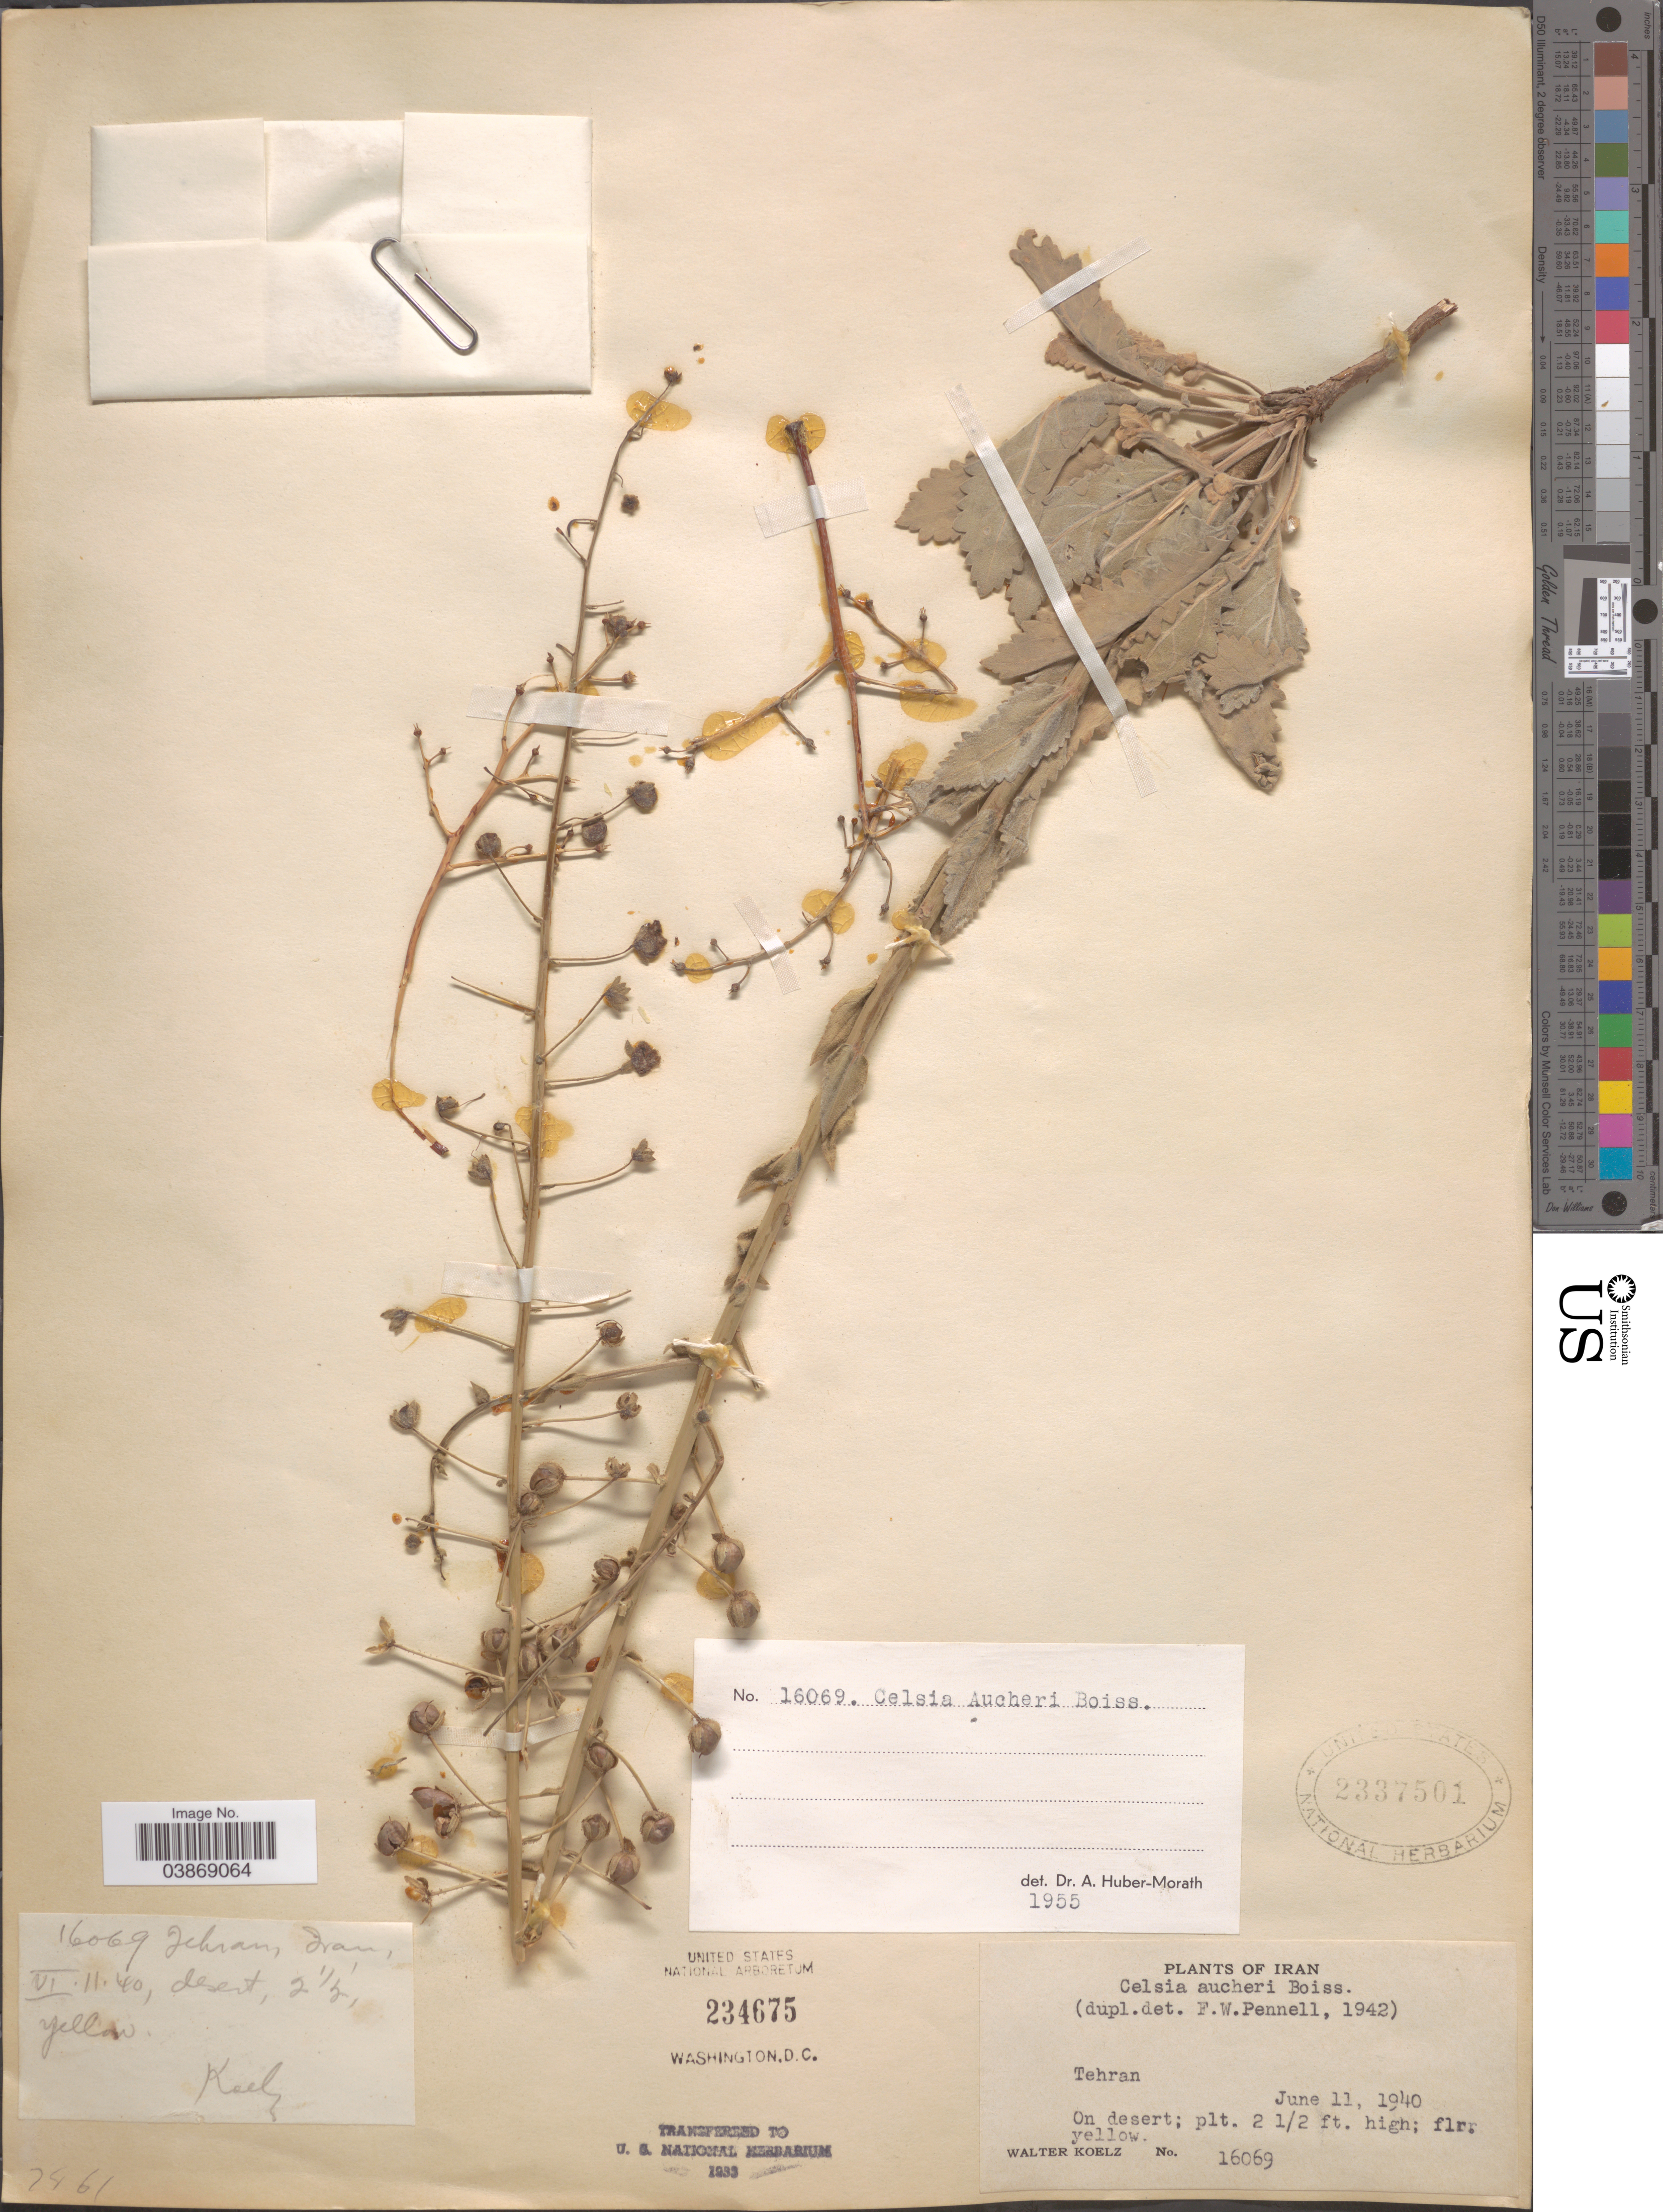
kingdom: Plantae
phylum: Tracheophyta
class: Magnoliopsida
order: Lamiales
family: Scrophulariaceae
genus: Celsia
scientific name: Celsia aucheri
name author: Boiss.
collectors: W. N. Koelz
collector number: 16069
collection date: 1940-06-11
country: Iran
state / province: Tehran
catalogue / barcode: US 2337501